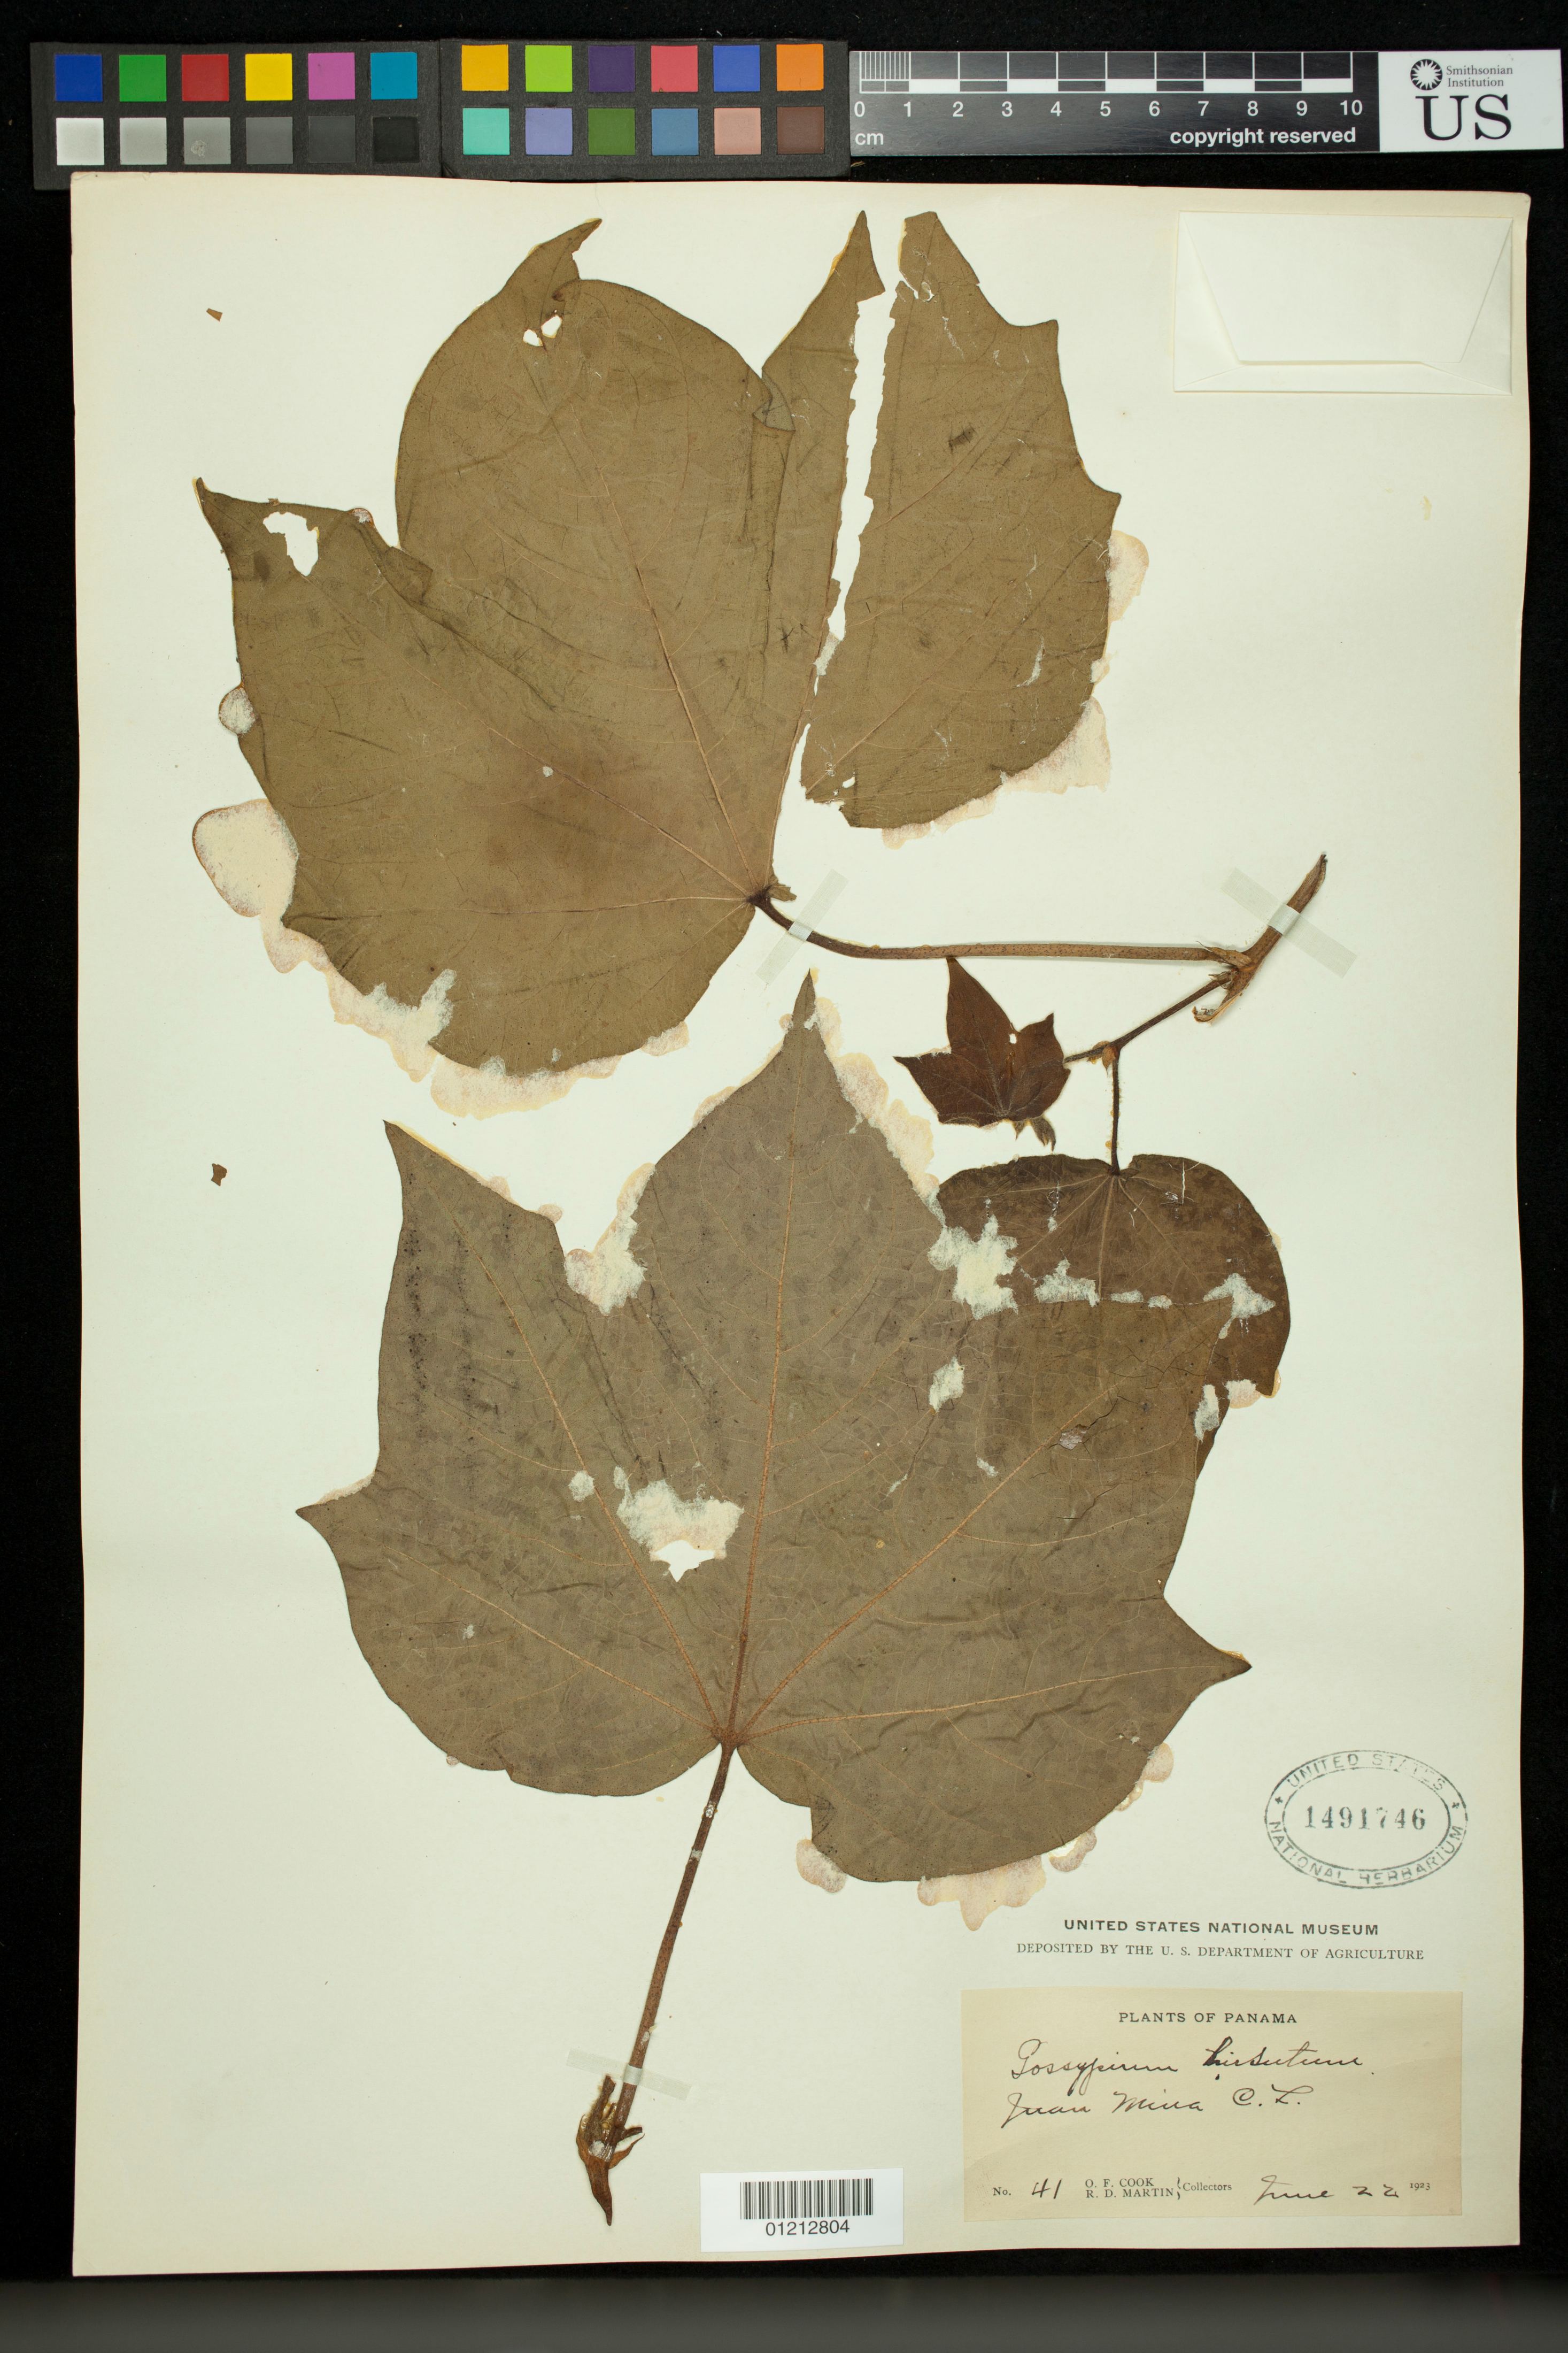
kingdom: Plantae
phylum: Tracheophyta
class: Magnoliopsida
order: Malvales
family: Malvaceae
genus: Gossypium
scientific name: Gossypium hirsutum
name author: L.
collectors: O. F. Cook & R. D. Martin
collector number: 41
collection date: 1923-06-22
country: Panama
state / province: Panamá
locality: Juan Mina C.L.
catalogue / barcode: US 1491746